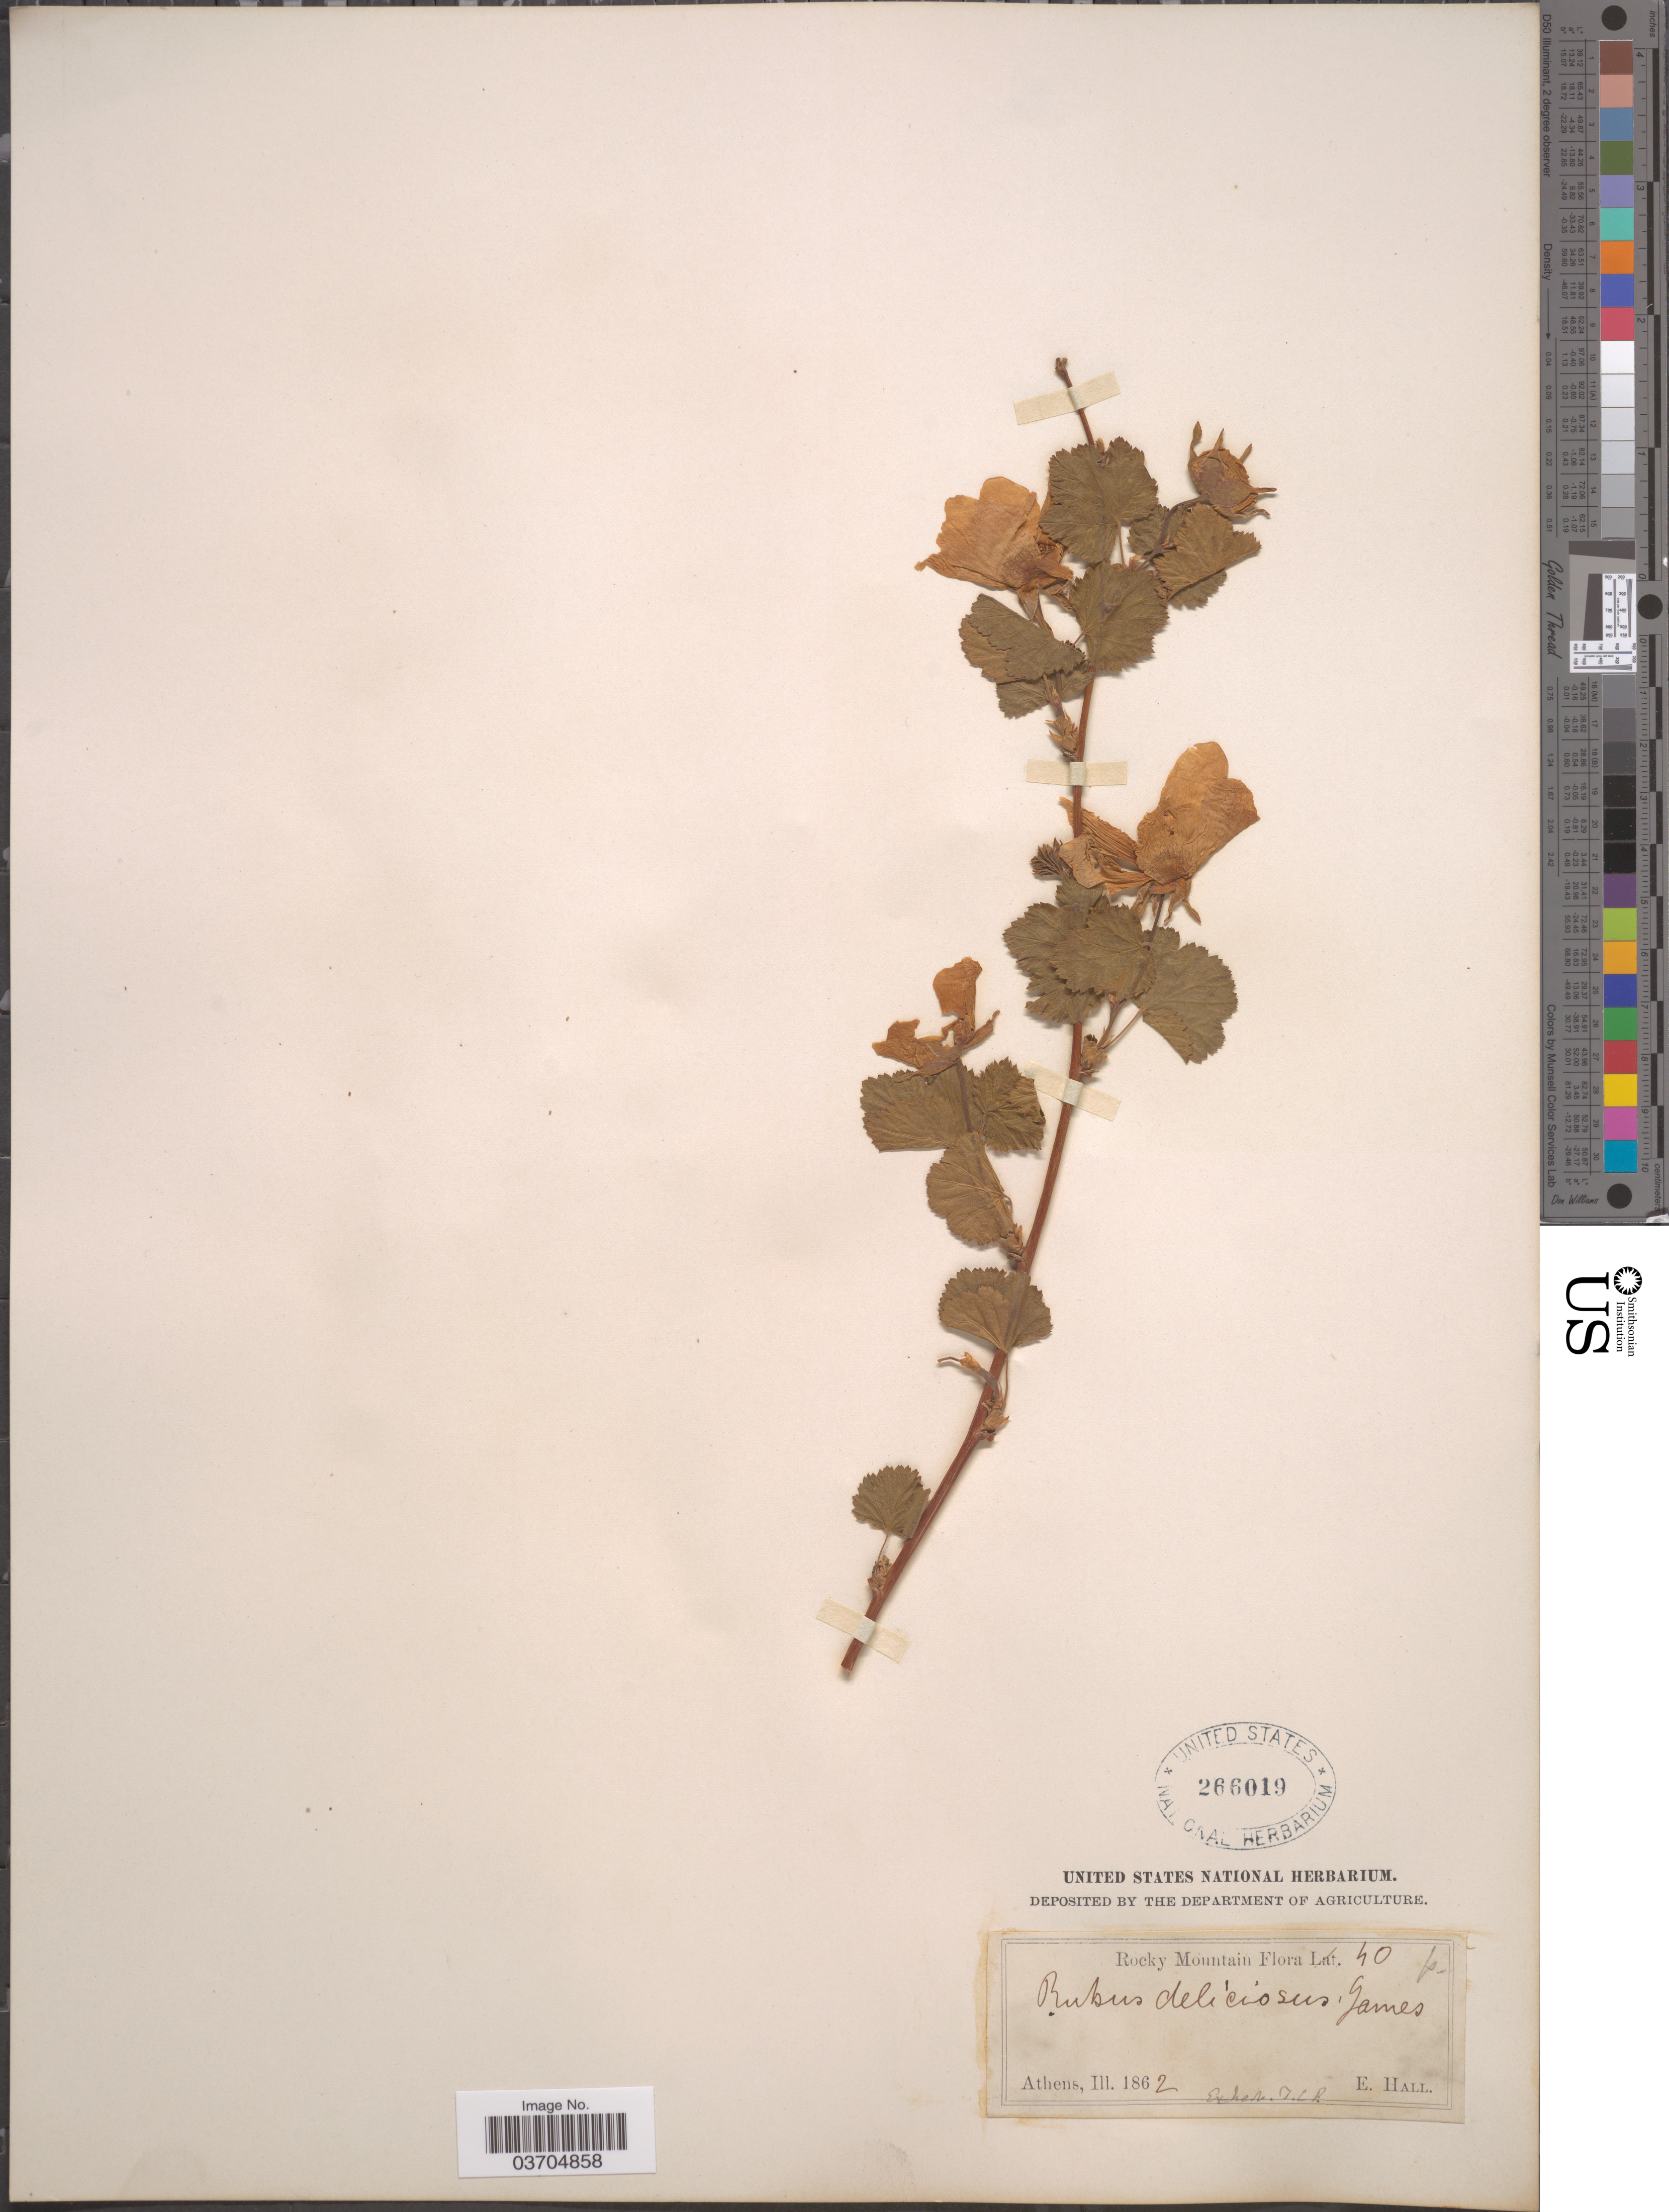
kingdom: Plantae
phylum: Tracheophyta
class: Magnoliopsida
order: Rosales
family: Rosaceae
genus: Rubus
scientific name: Rubus deliciosus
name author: Torr.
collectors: E. Hall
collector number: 40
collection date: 1862-03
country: United States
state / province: Colorado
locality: Rocky Mountains. Athens. [Colorado Territory expedition; "Athens, Ill." on label refers to E. Hall's home base]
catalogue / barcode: US 266019